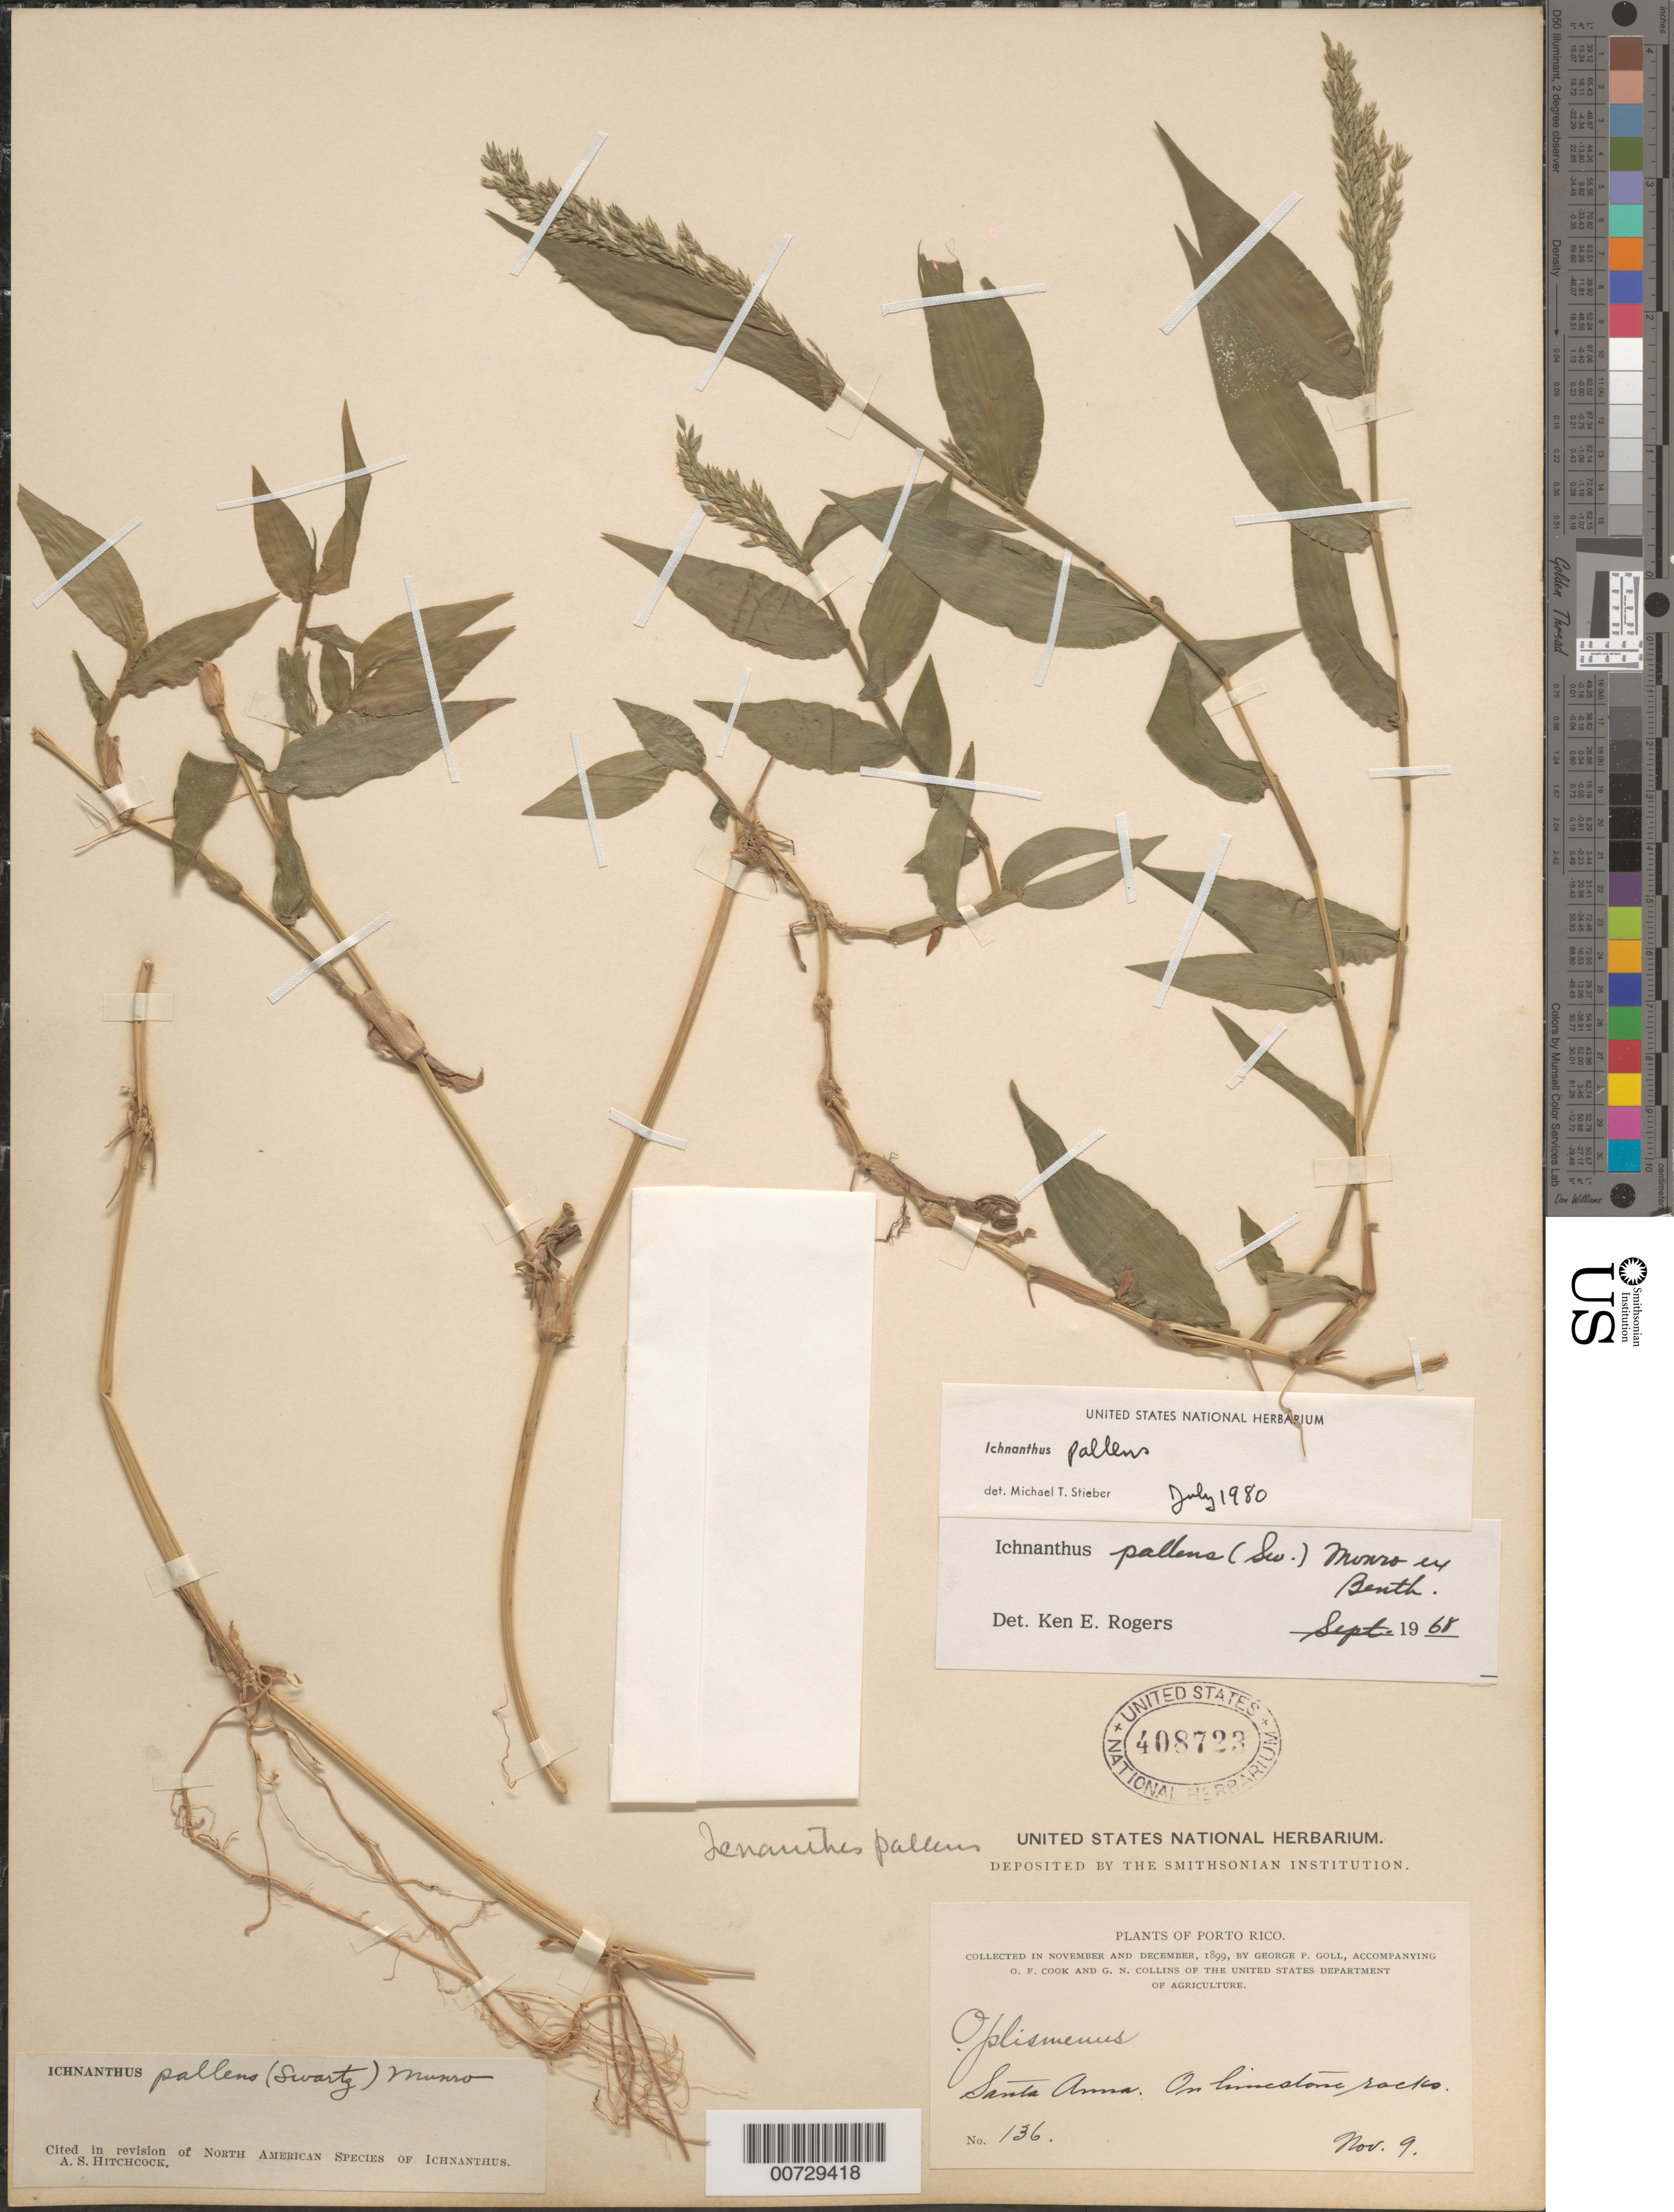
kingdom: Plantae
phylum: Tracheophyta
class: Liliopsida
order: Poales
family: Poaceae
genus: Ichnanthus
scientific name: Ichnanthus pallens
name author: (Sw.) Munro ex Benth.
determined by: Stieber, M. T.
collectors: G. Goll, O. F. Cook & G. N. Collins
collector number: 136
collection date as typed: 09 Nov 1899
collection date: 1899-11-09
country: Puerto Rico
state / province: San Juan (?)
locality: Santa Anna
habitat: On limestone rocks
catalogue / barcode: US 408723